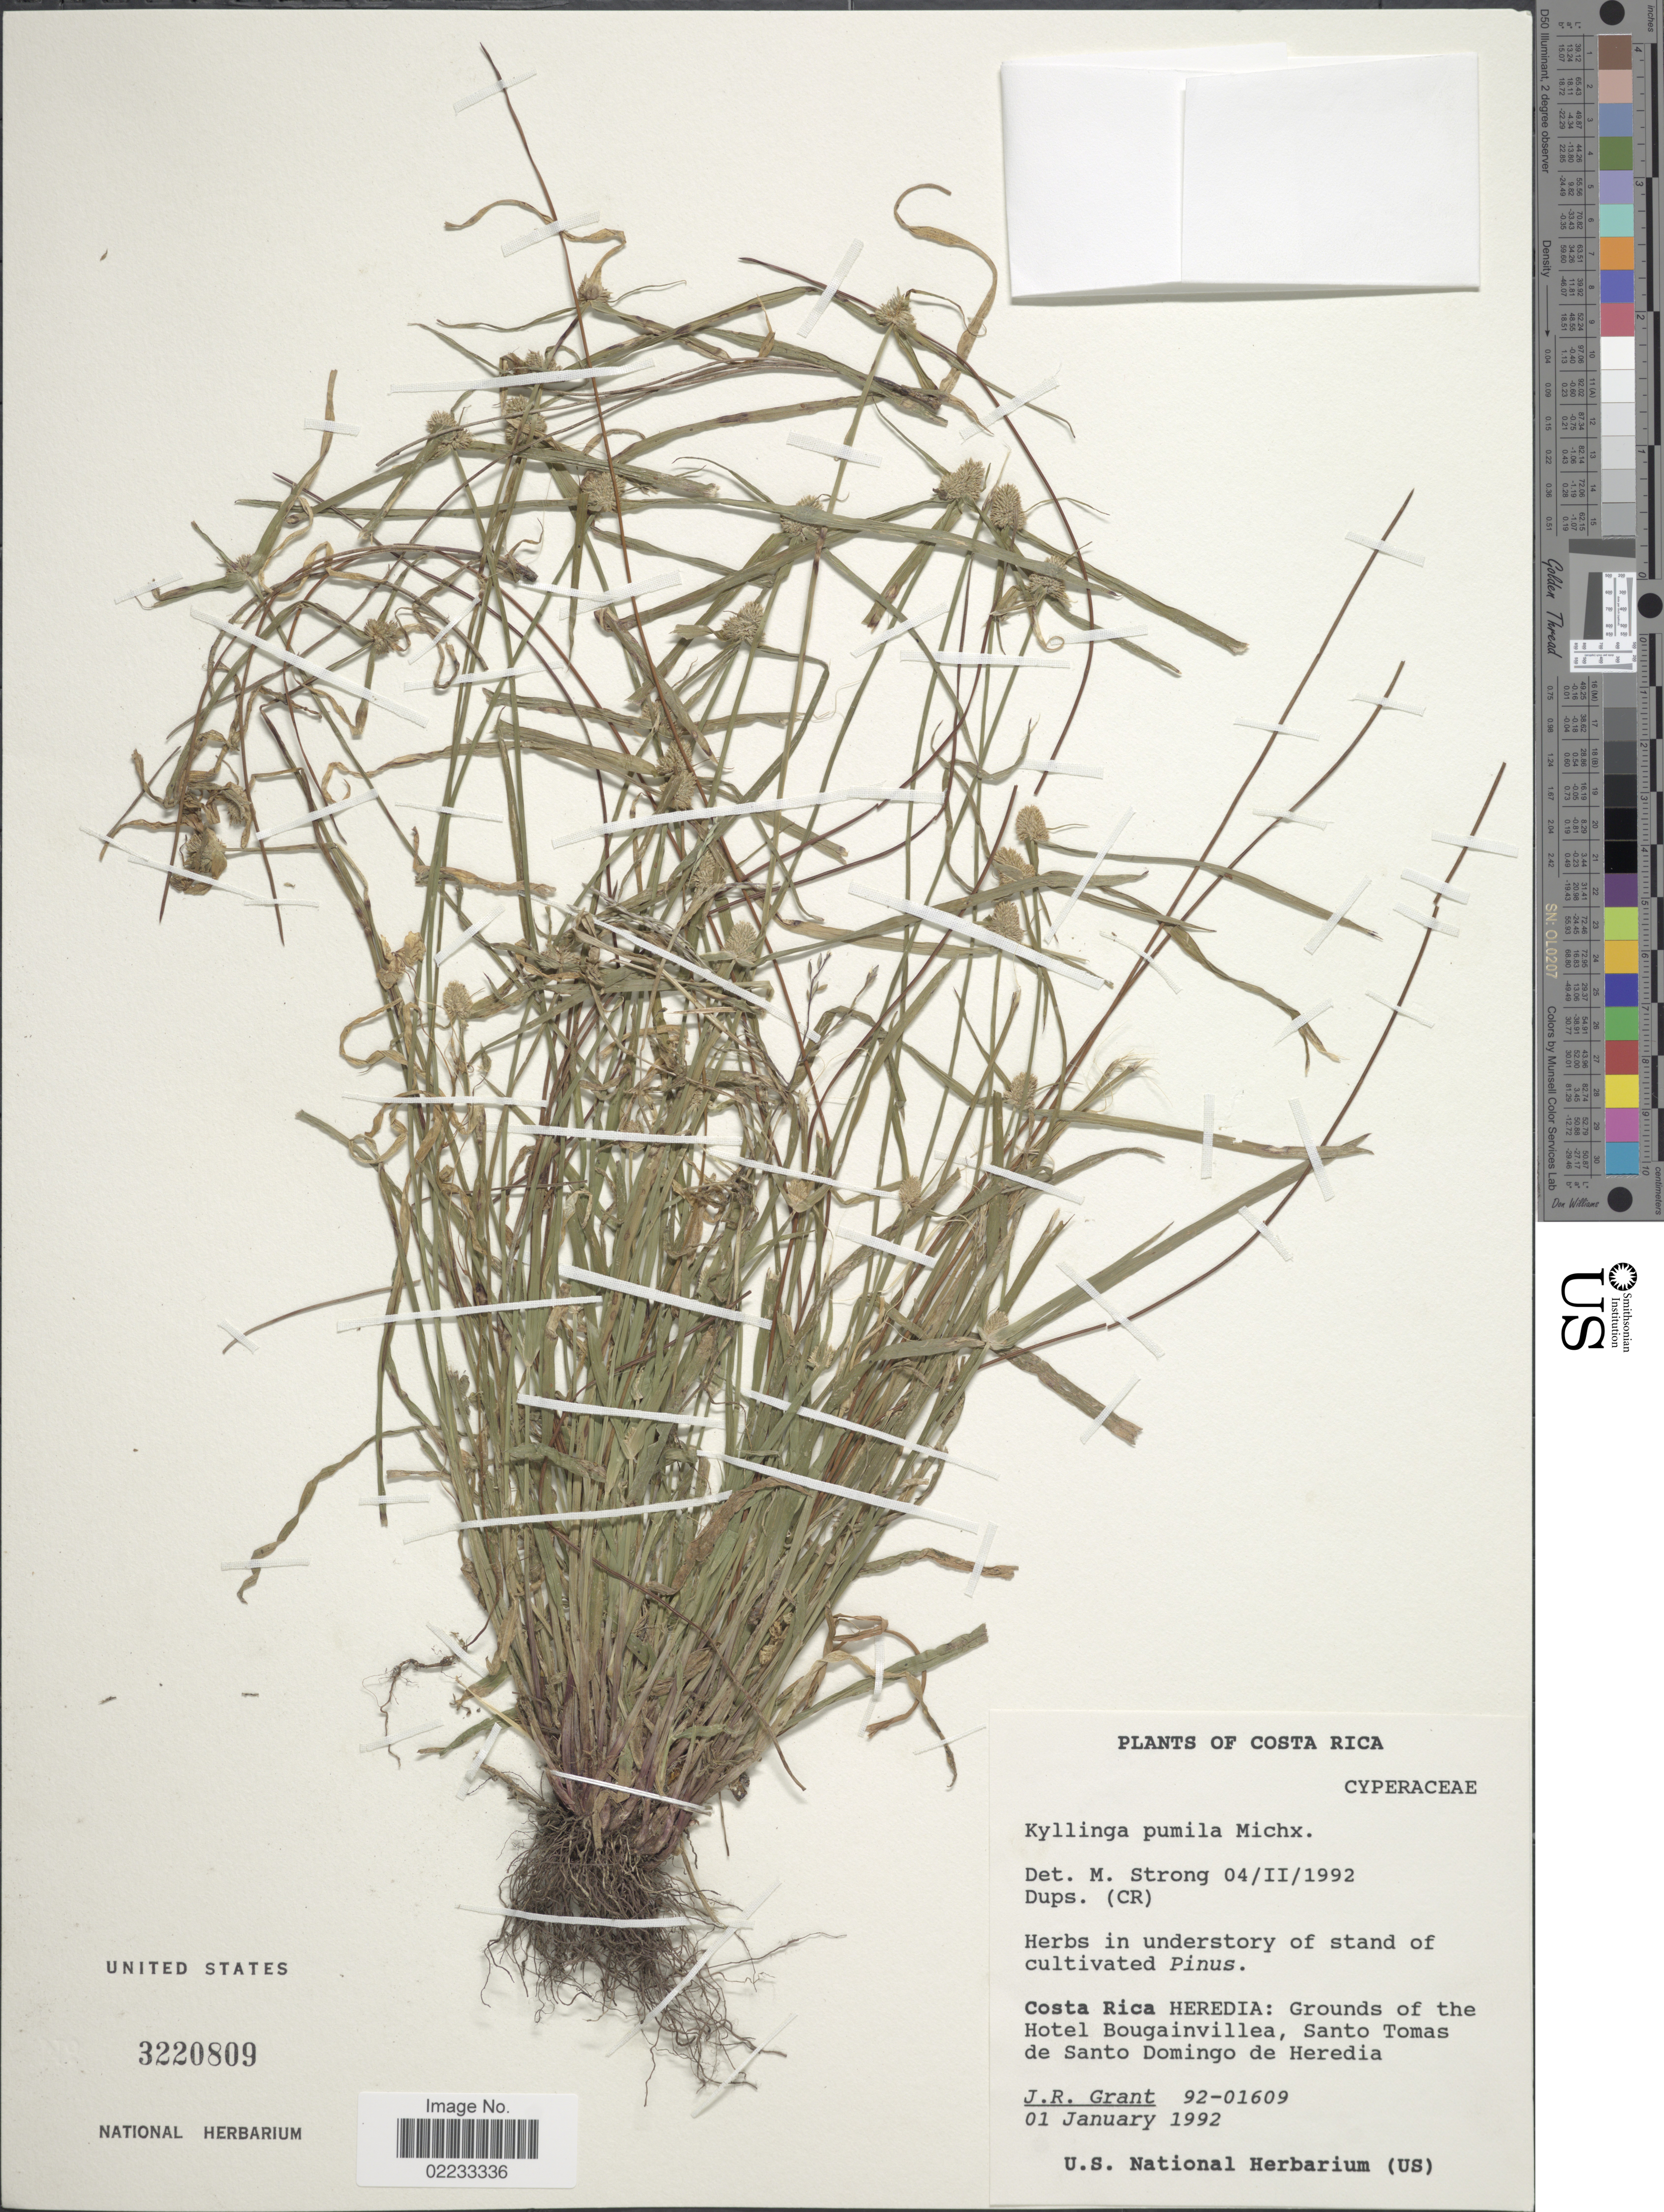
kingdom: Plantae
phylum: Tracheophyta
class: Liliopsida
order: Poales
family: Cyperaceae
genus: Cyperus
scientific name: Cyperus hortensis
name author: (Salzm. ex Steud.) Dorr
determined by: Strong, Mark T., (BOT), Smithsonian Institution - National Museum of Natural History (UNITED STATES)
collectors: J. Grant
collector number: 92-01609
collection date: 1992-01-01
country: Costa Rica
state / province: Heredia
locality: Grounds of the Hotel Bougainvillea, Santo Tomas de Santo Domingo de Heredia, herbs in understory of stand of cultivated Pinus.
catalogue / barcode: US 3220809